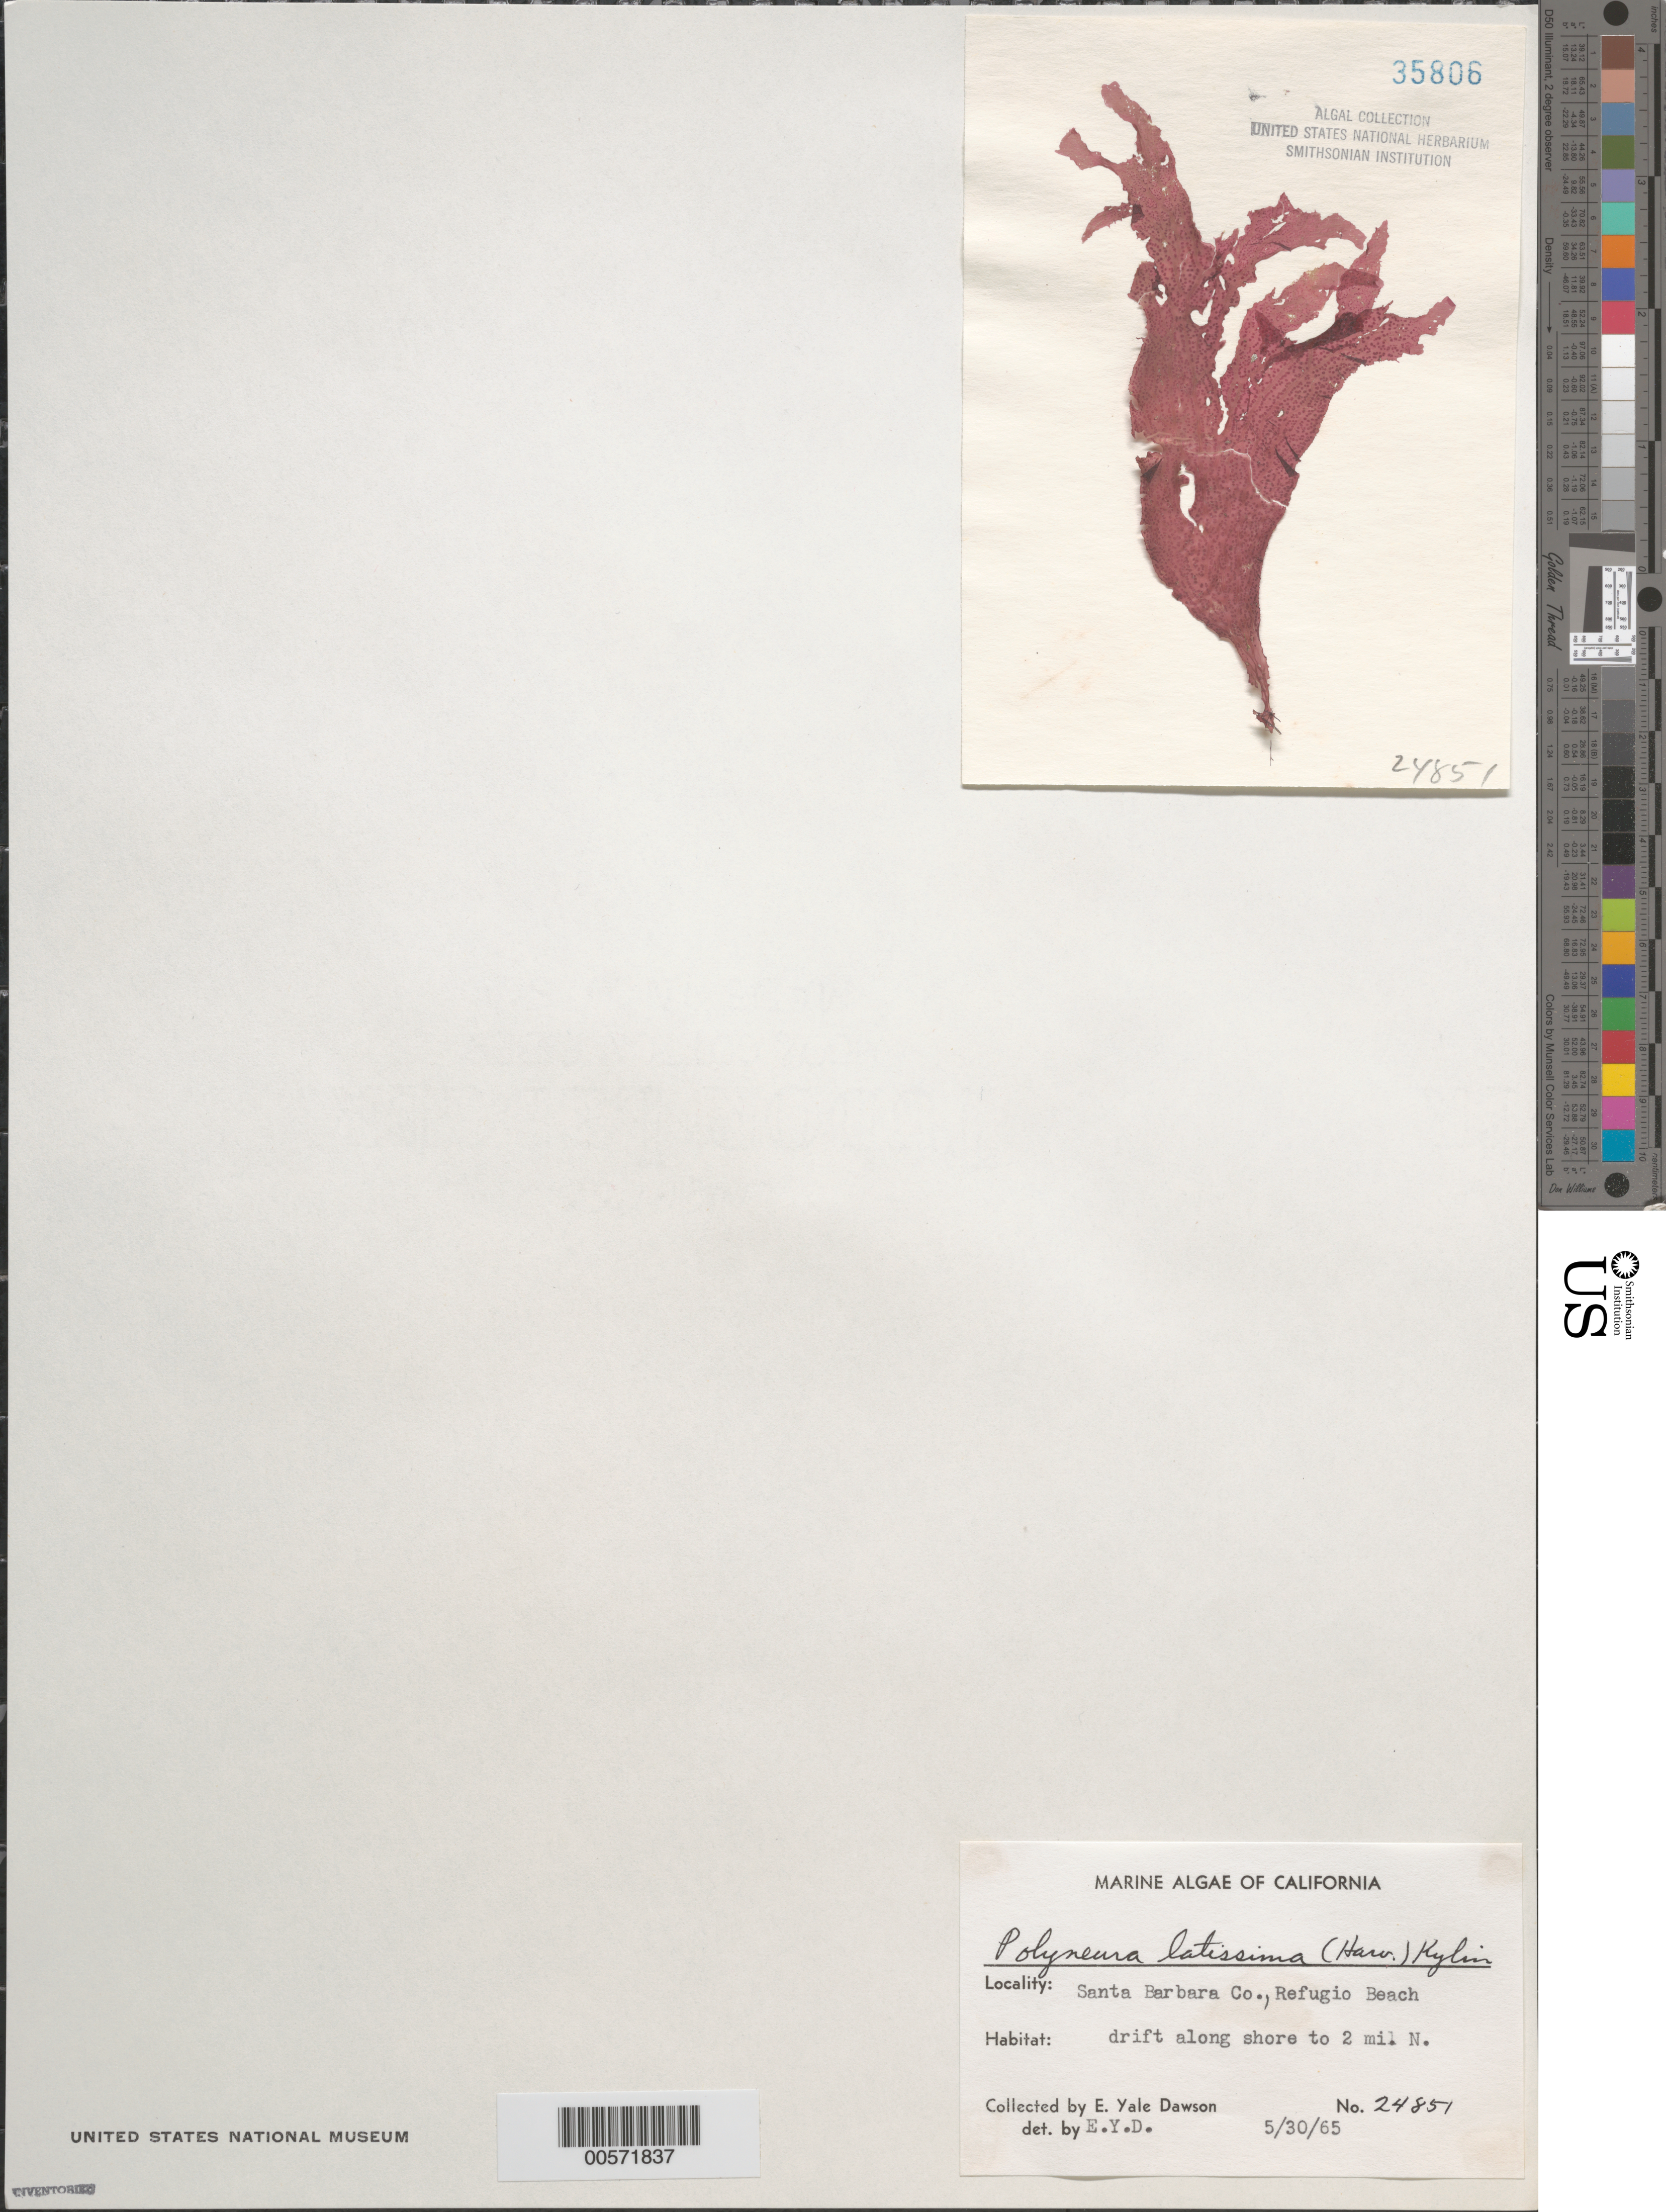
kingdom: Plantae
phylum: Rhodophyta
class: Florideophyceae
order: Ceramiales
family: Delesseriaceae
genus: Polyneura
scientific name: Polyneura latissima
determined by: Dawson, E. Y.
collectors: E. Y. Dawson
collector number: EYD 24851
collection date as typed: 30 May 1965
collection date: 1965-05-30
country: United States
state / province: California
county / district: Santa Barbara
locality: Refugio Beach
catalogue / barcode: US 35806